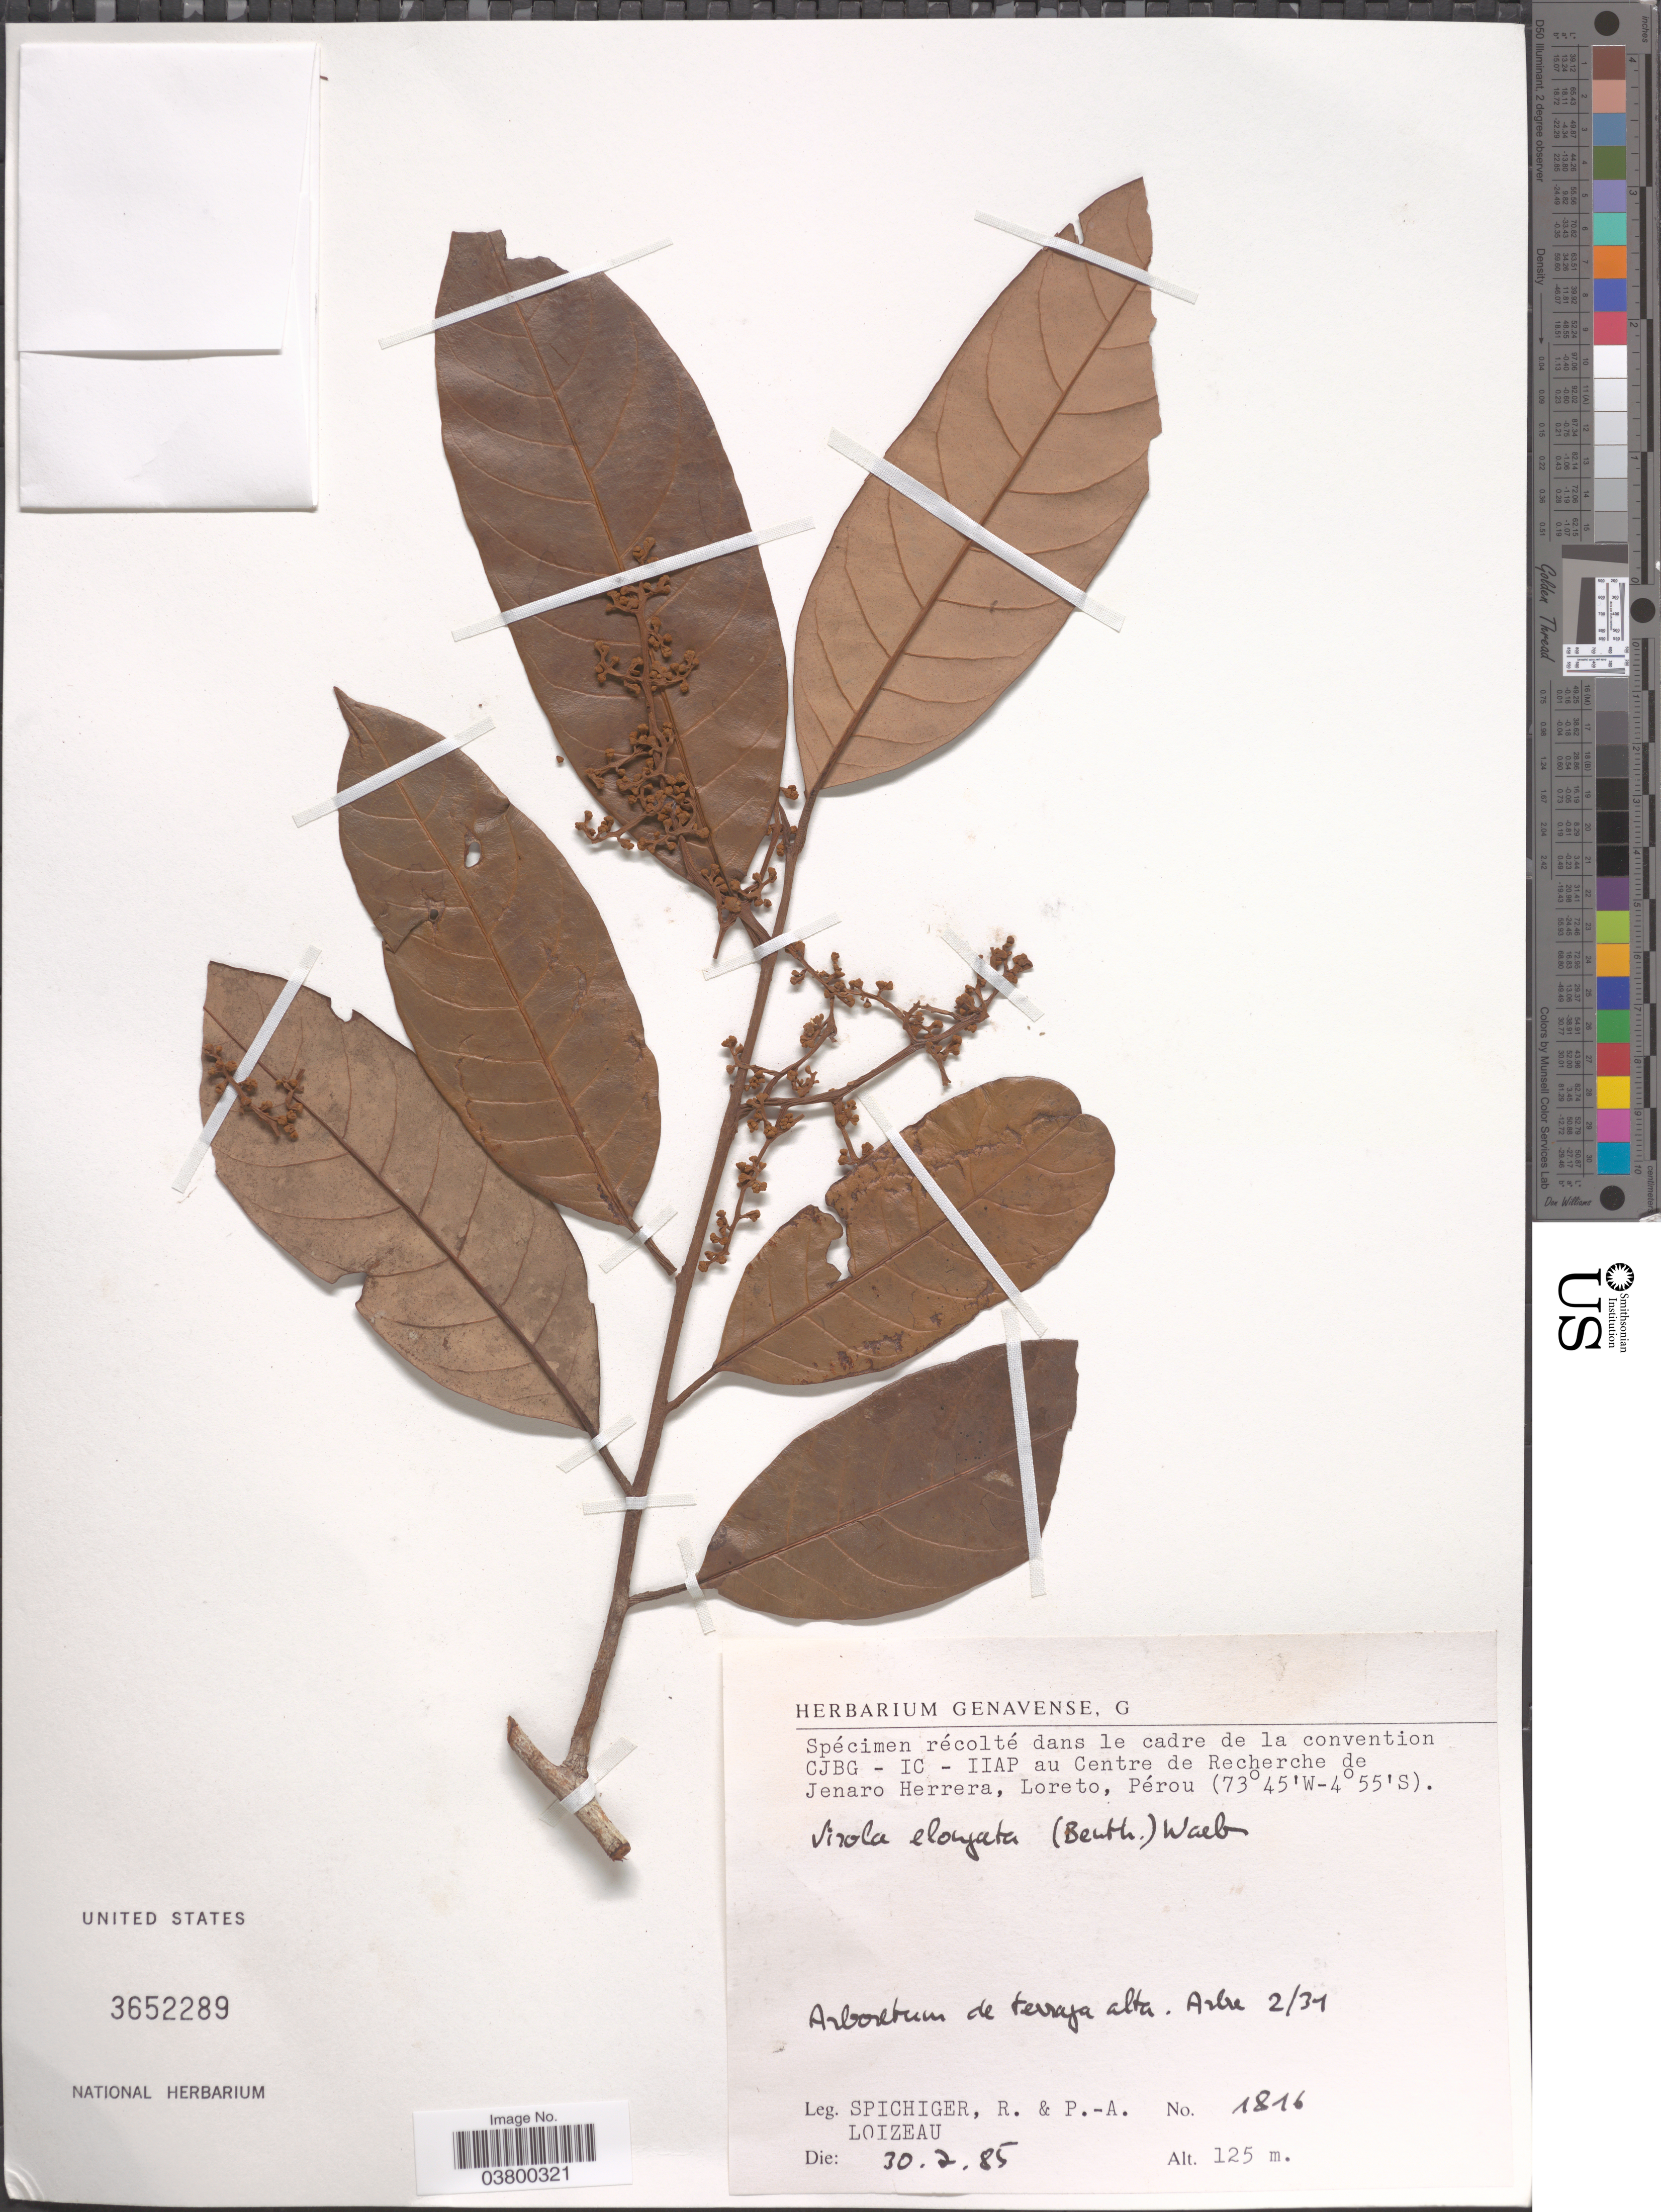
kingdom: Plantae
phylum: Tracheophyta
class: Magnoliopsida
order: Magnoliales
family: Myristicaceae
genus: Virola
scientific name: Virola elongata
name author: (Benth.) Warb.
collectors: R. Spichiger & P. Loizeau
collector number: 1816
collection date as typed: Transcribed d/m/y: 30/7/85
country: Peru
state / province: Loreto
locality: Centre de Recherche de Jenaro Herrera, Pérou. Arboretum de terraza alta. Arbre 2/31.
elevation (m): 125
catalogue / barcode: US 3652289